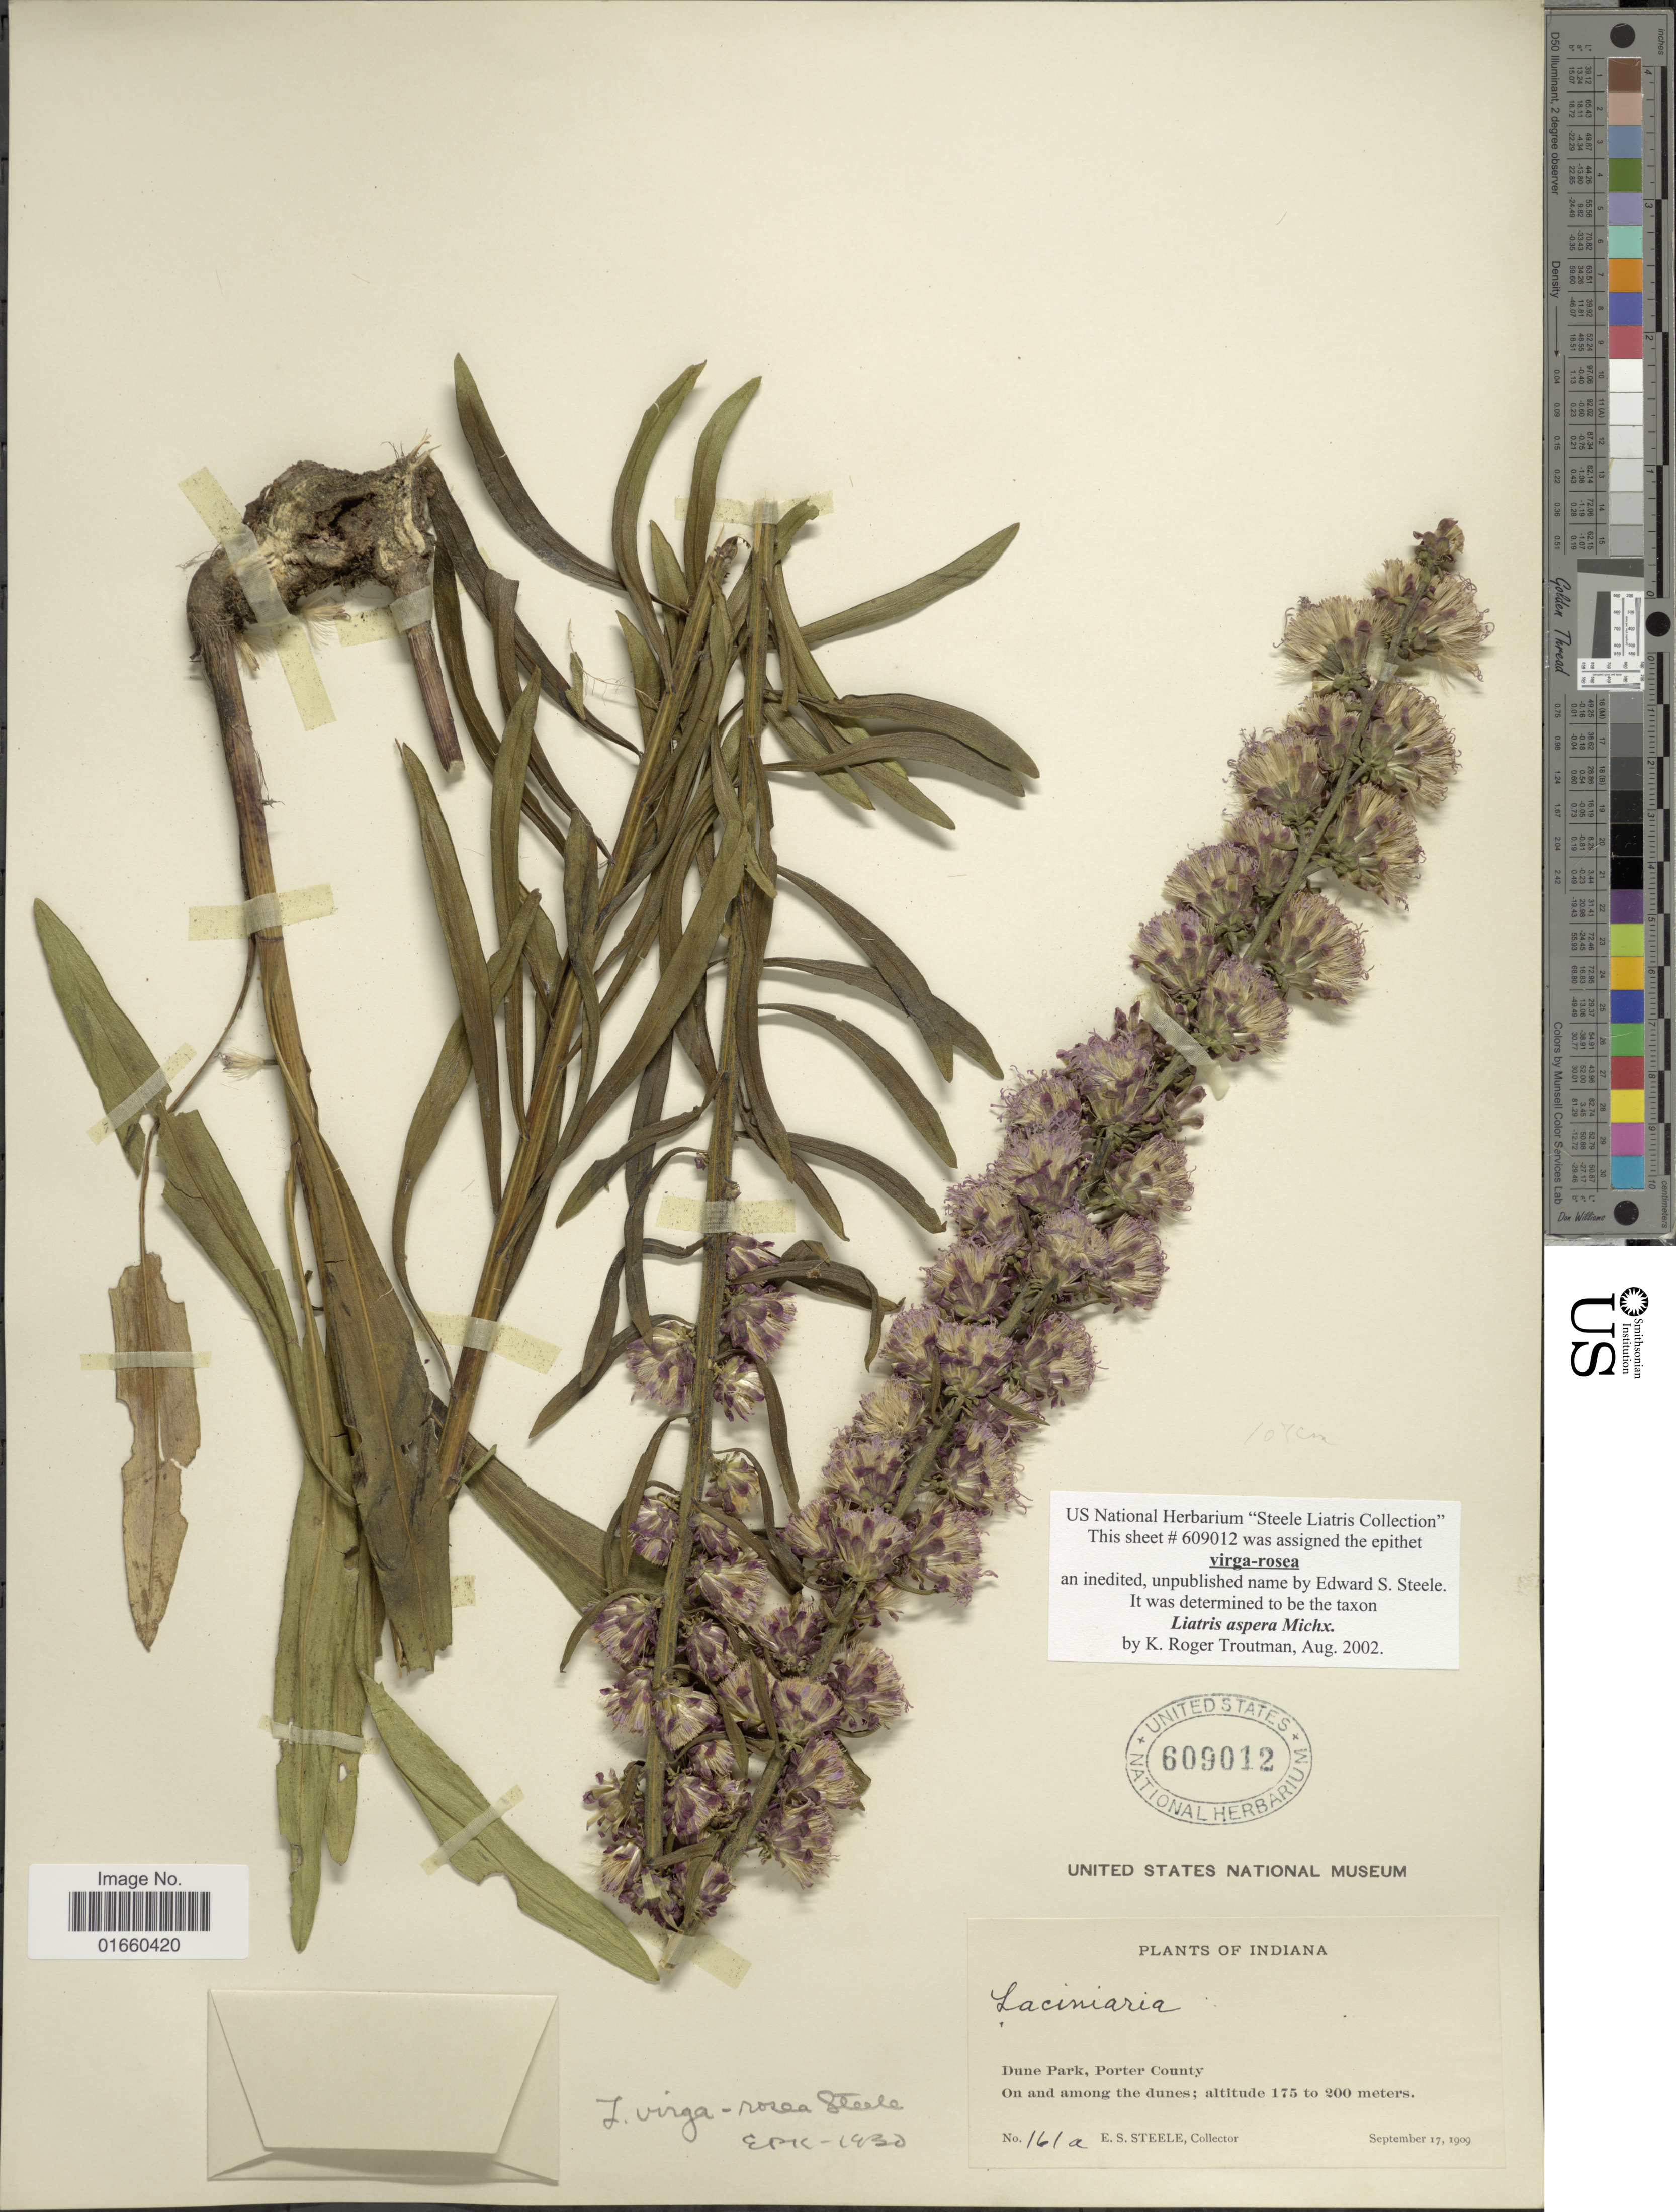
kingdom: Plantae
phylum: Tracheophyta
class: Magnoliopsida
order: Asterales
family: Asteraceae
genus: Liatris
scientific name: Liatris aspera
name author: Michx.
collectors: E. Steele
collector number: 161a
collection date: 1909-09-17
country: United States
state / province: Indiana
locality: Dune Park, Porter County, On and among the dunes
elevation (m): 175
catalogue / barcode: US 609012